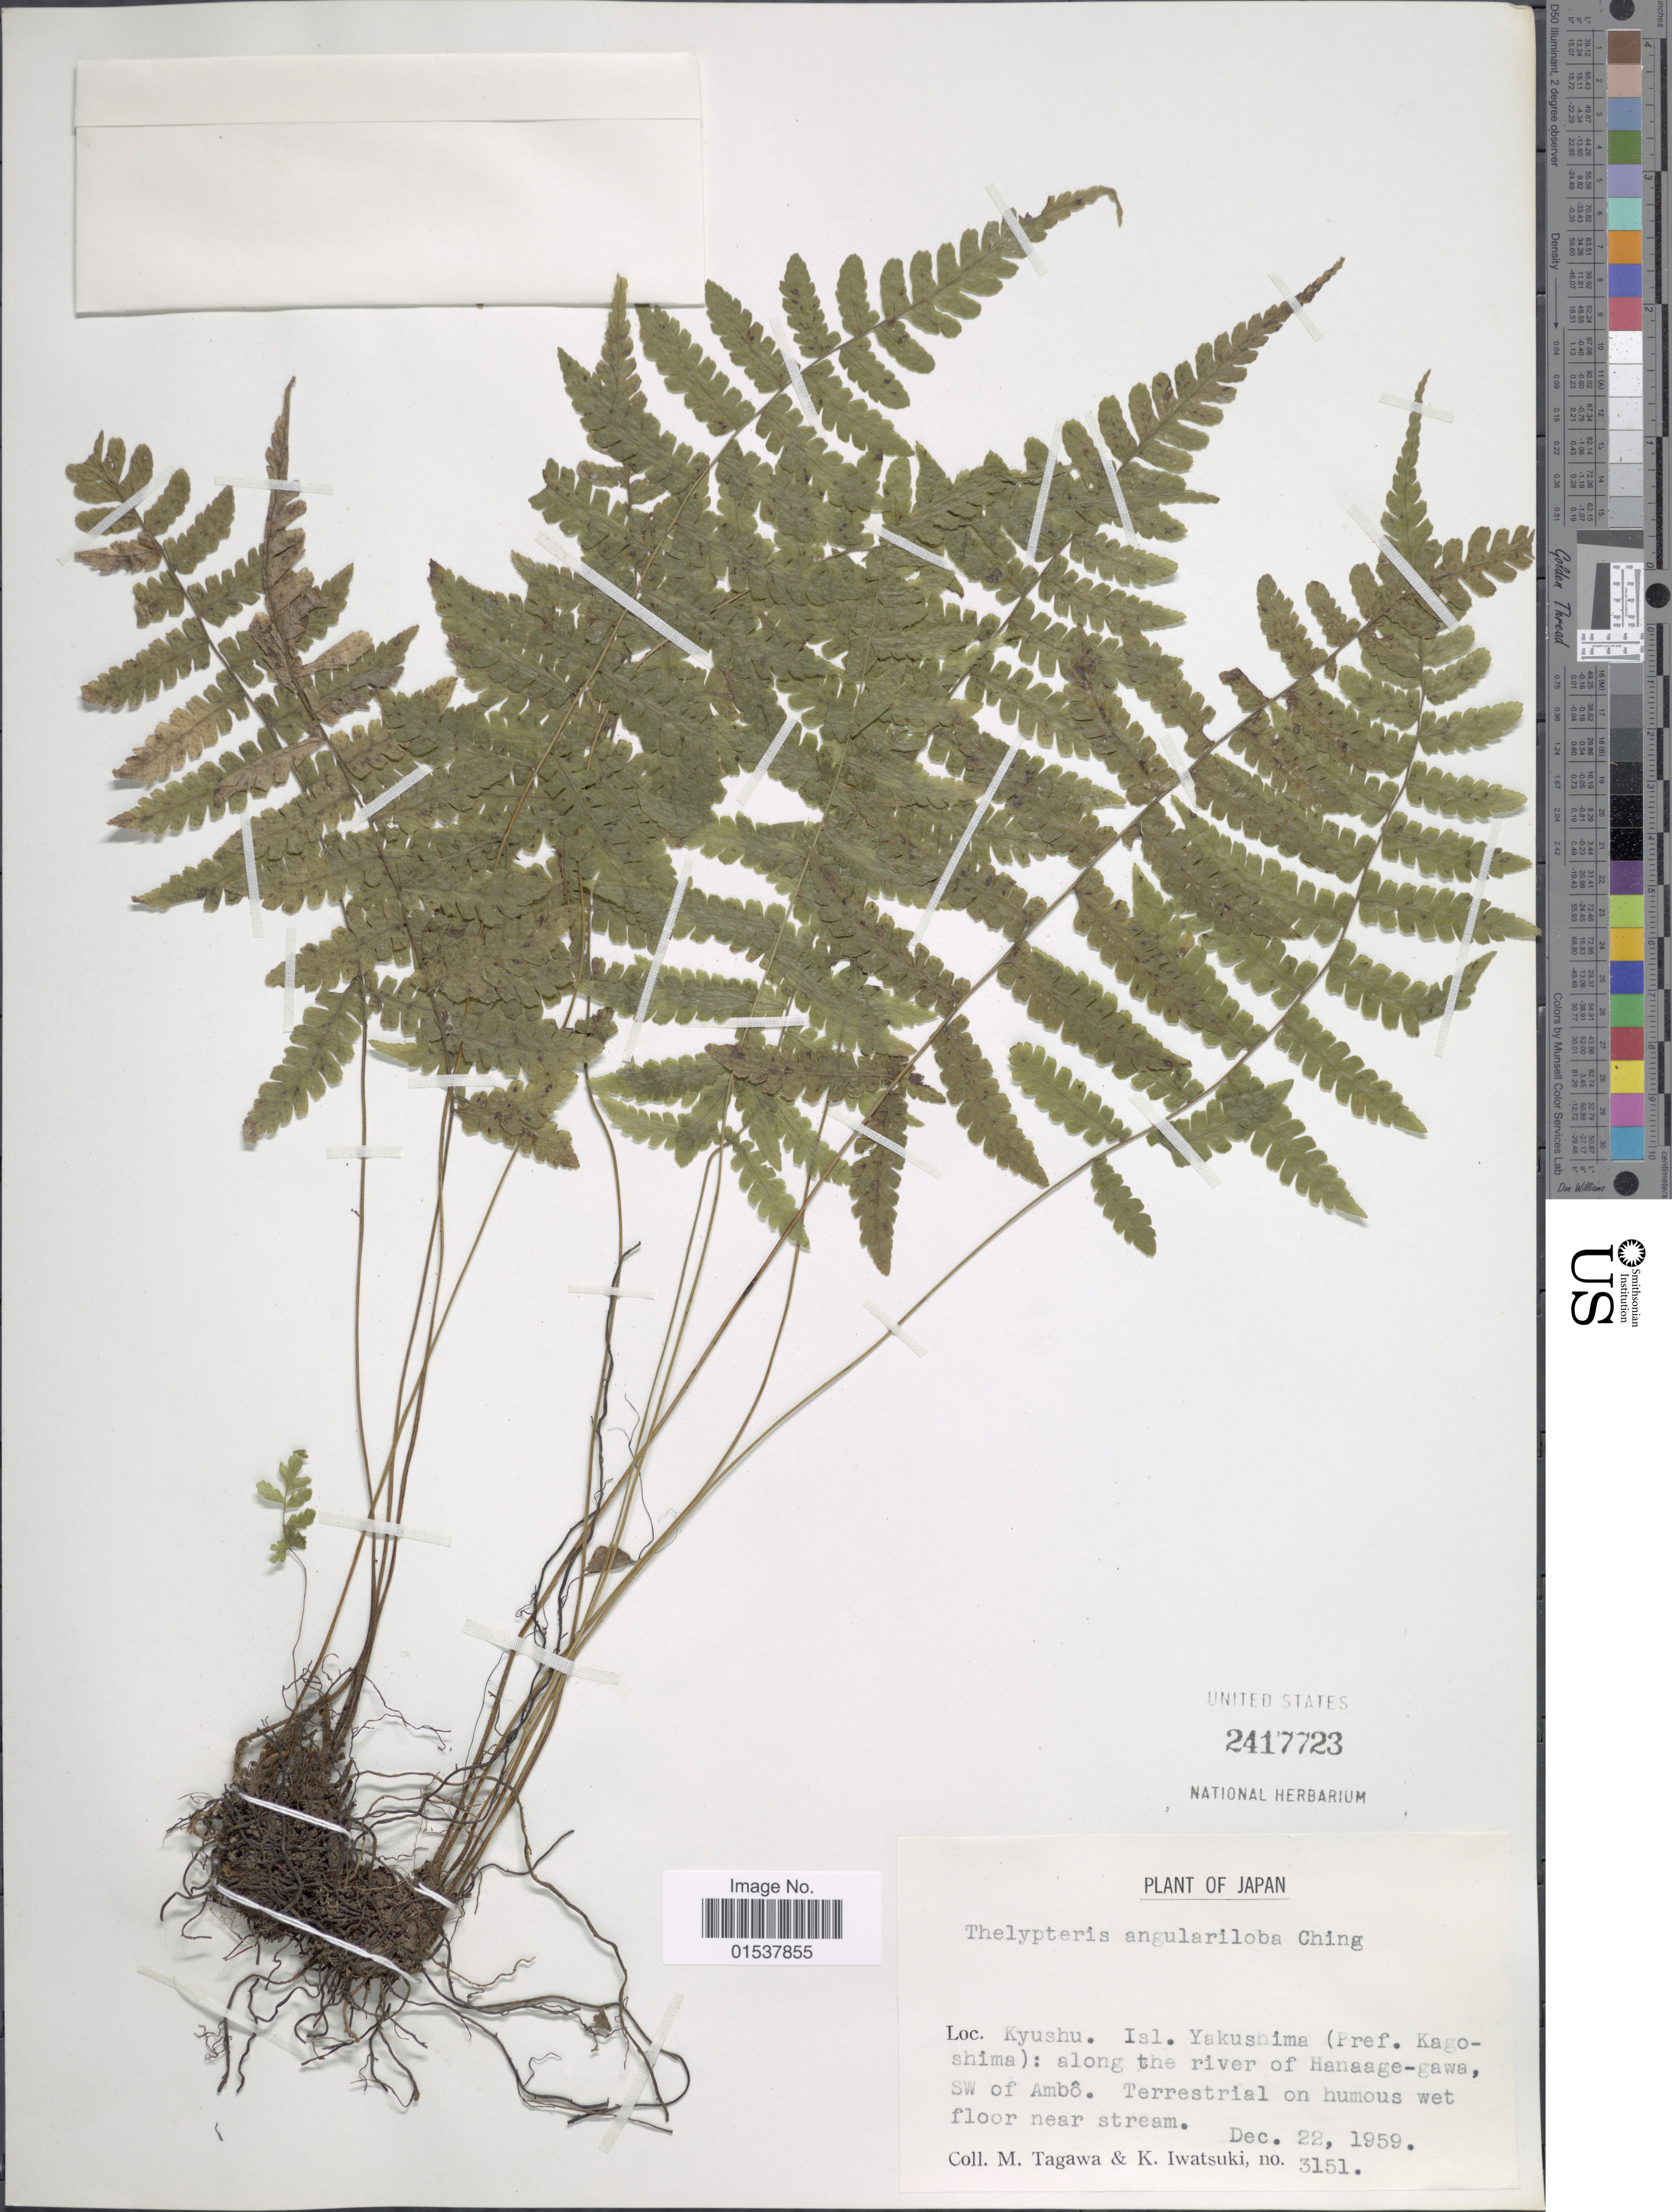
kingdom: Plantae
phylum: Tracheophyta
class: Polypodiopsida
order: Polypodiales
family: Thelypteridaceae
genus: Parathelypteris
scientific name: Parathelypteris angulariloba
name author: (Ching) Ching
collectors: M. Tagawa & K. Iwatsuki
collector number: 3151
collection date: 1959-12-22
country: Japan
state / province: Kagosima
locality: Kyushu. Isl. Yakushima (Pref. Kagoshima): along the river of Hanaage-gawa, SW of Ambo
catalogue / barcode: US 2417723